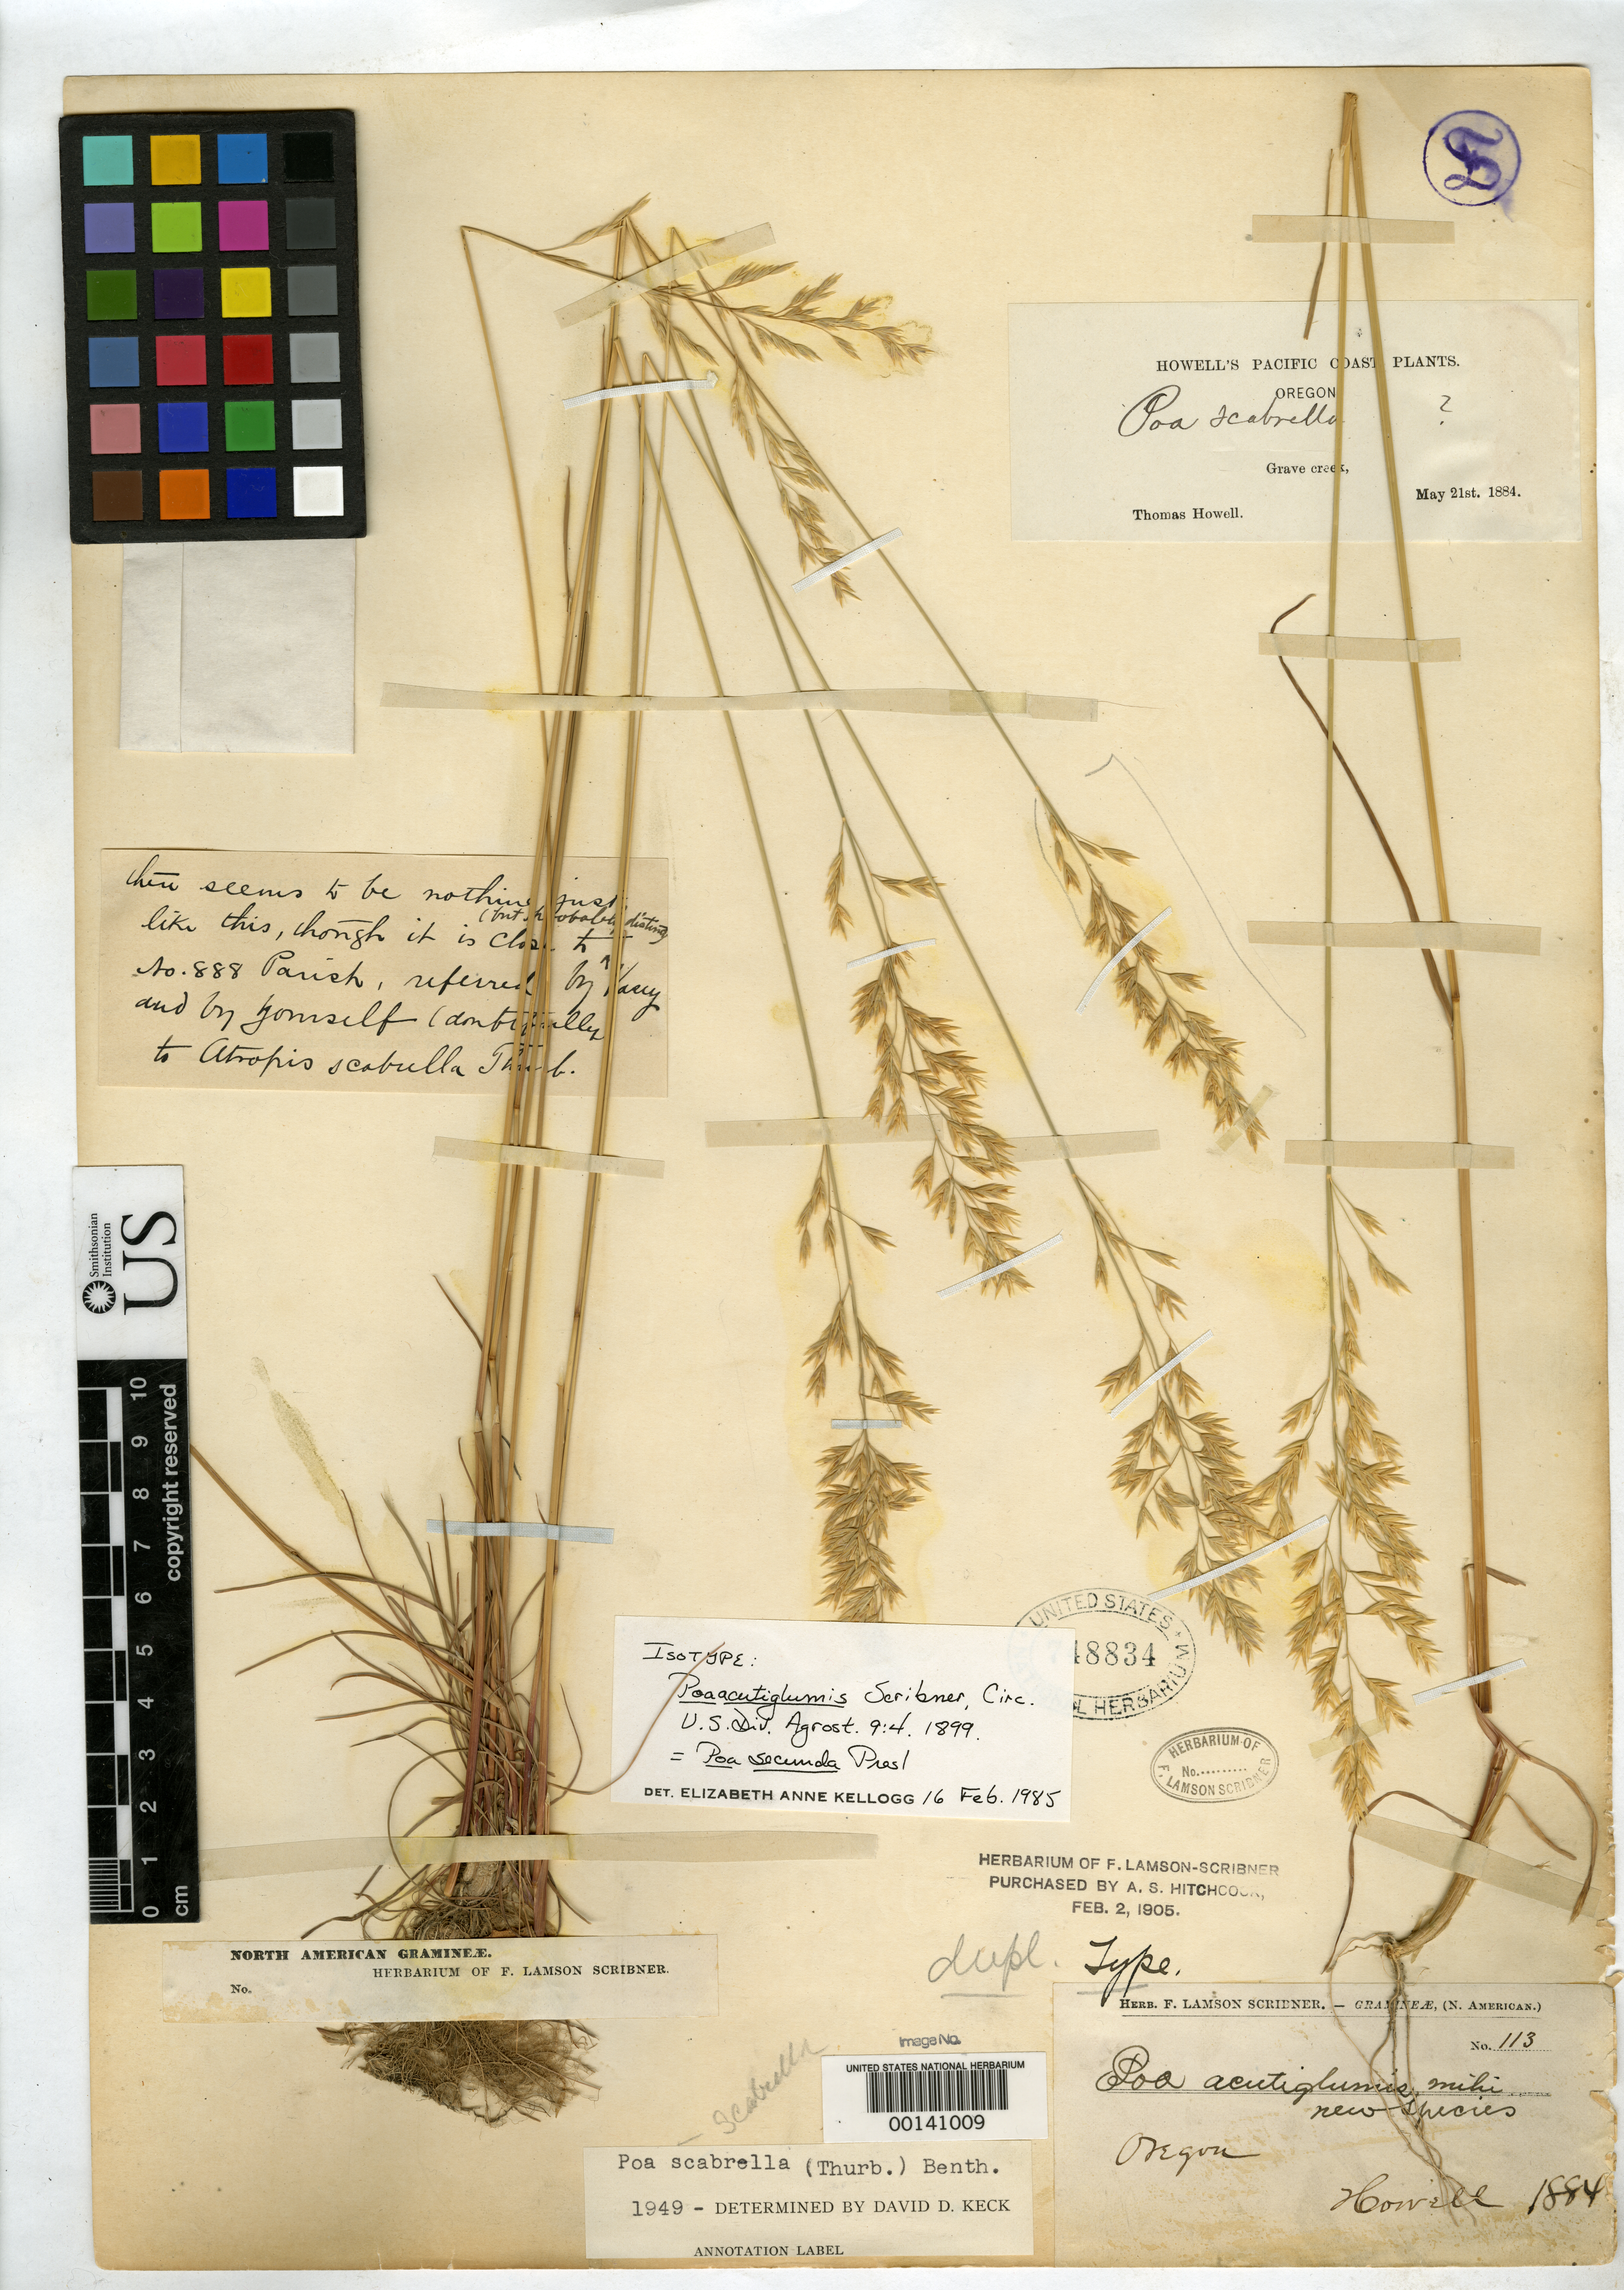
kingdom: Plantae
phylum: Tracheophyta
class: Liliopsida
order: Poales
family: Poaceae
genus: Poa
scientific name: Poa acutiglumis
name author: Scribn.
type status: Isotype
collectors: T. Howell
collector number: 113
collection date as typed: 21 May 1884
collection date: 1884-05-21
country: United States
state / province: Oregon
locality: Grave Creek.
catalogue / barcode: US 748834